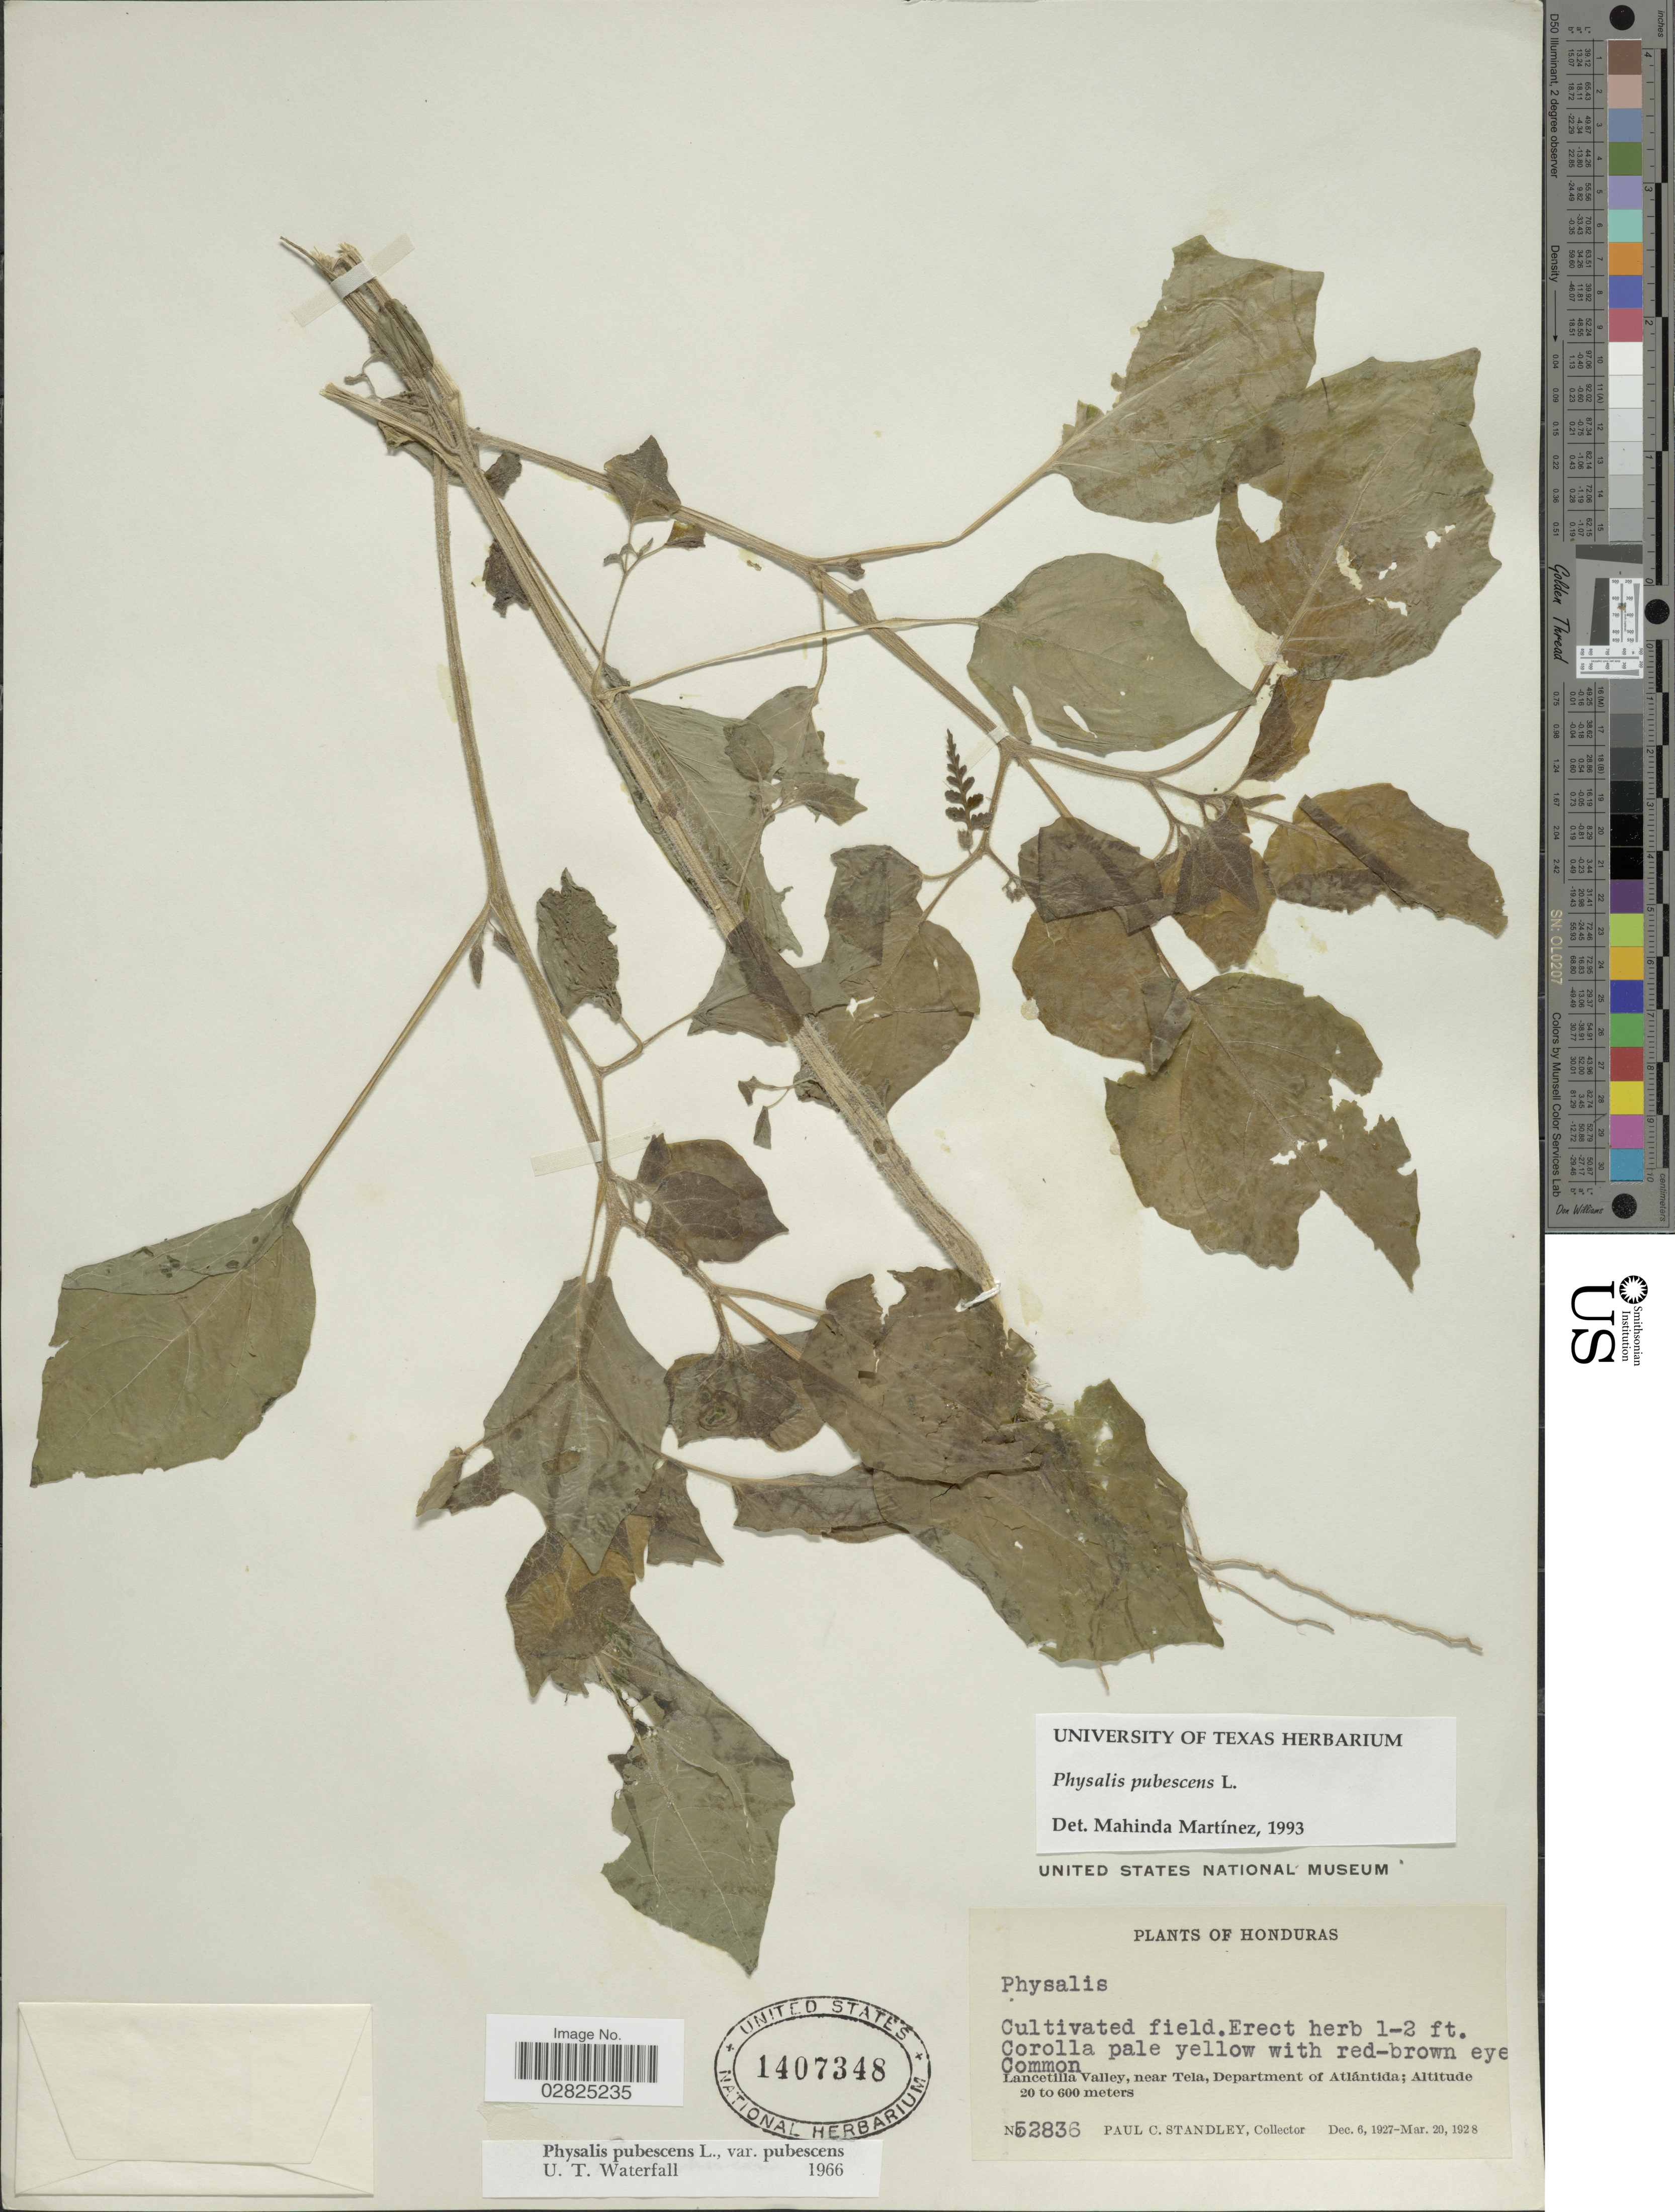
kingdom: Plantae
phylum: Tracheophyta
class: Magnoliopsida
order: Solanales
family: Solanaceae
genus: Physalis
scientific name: Physalis pubescens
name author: L.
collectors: P. C. Standley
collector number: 52836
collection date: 1927-12-06/1928-03-20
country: Honduras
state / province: Atlántida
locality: Lancetilla Valley, near Tela, Department of Atlántida.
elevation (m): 20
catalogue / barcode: US 1407348